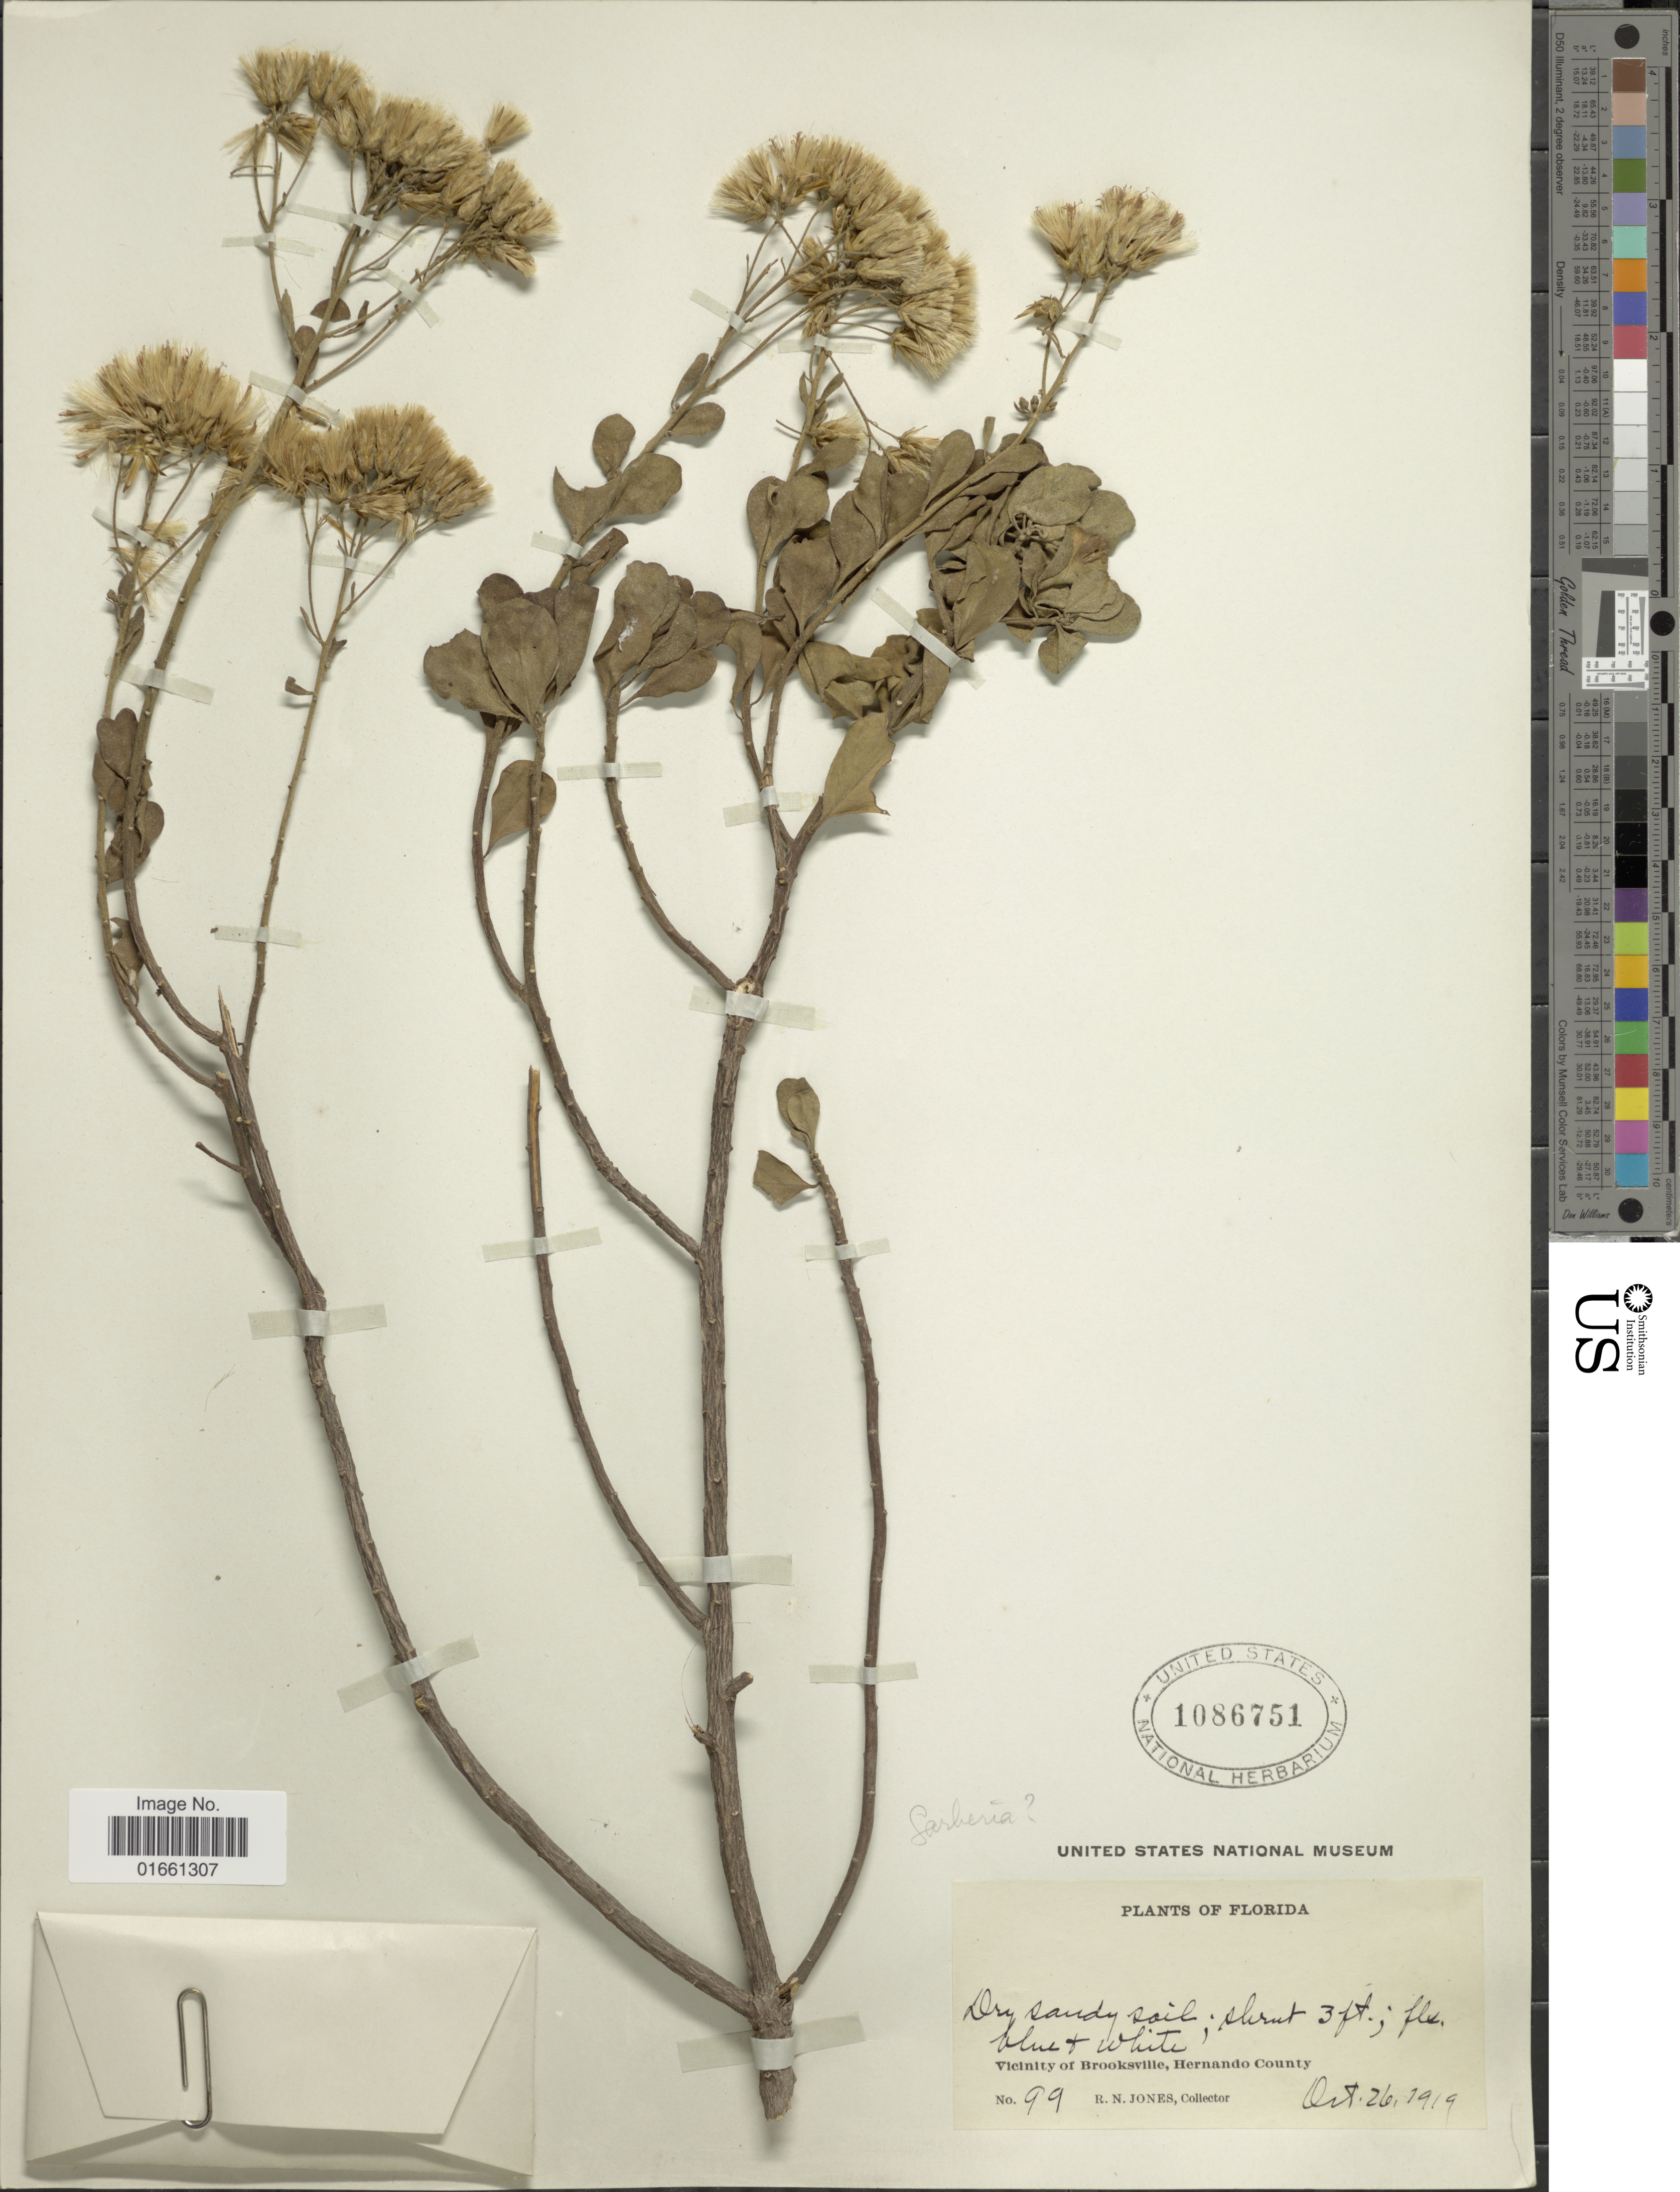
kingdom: Plantae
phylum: Tracheophyta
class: Magnoliopsida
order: Asterales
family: Asteraceae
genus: Garberia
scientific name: Garberia heterophylla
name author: (W. Bartram) Merr. & F. Harper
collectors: R. N. Jones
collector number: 99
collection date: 1919-10-26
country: United States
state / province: Florida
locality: Vicinity of Brooksville, Hernando County.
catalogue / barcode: US 1086751